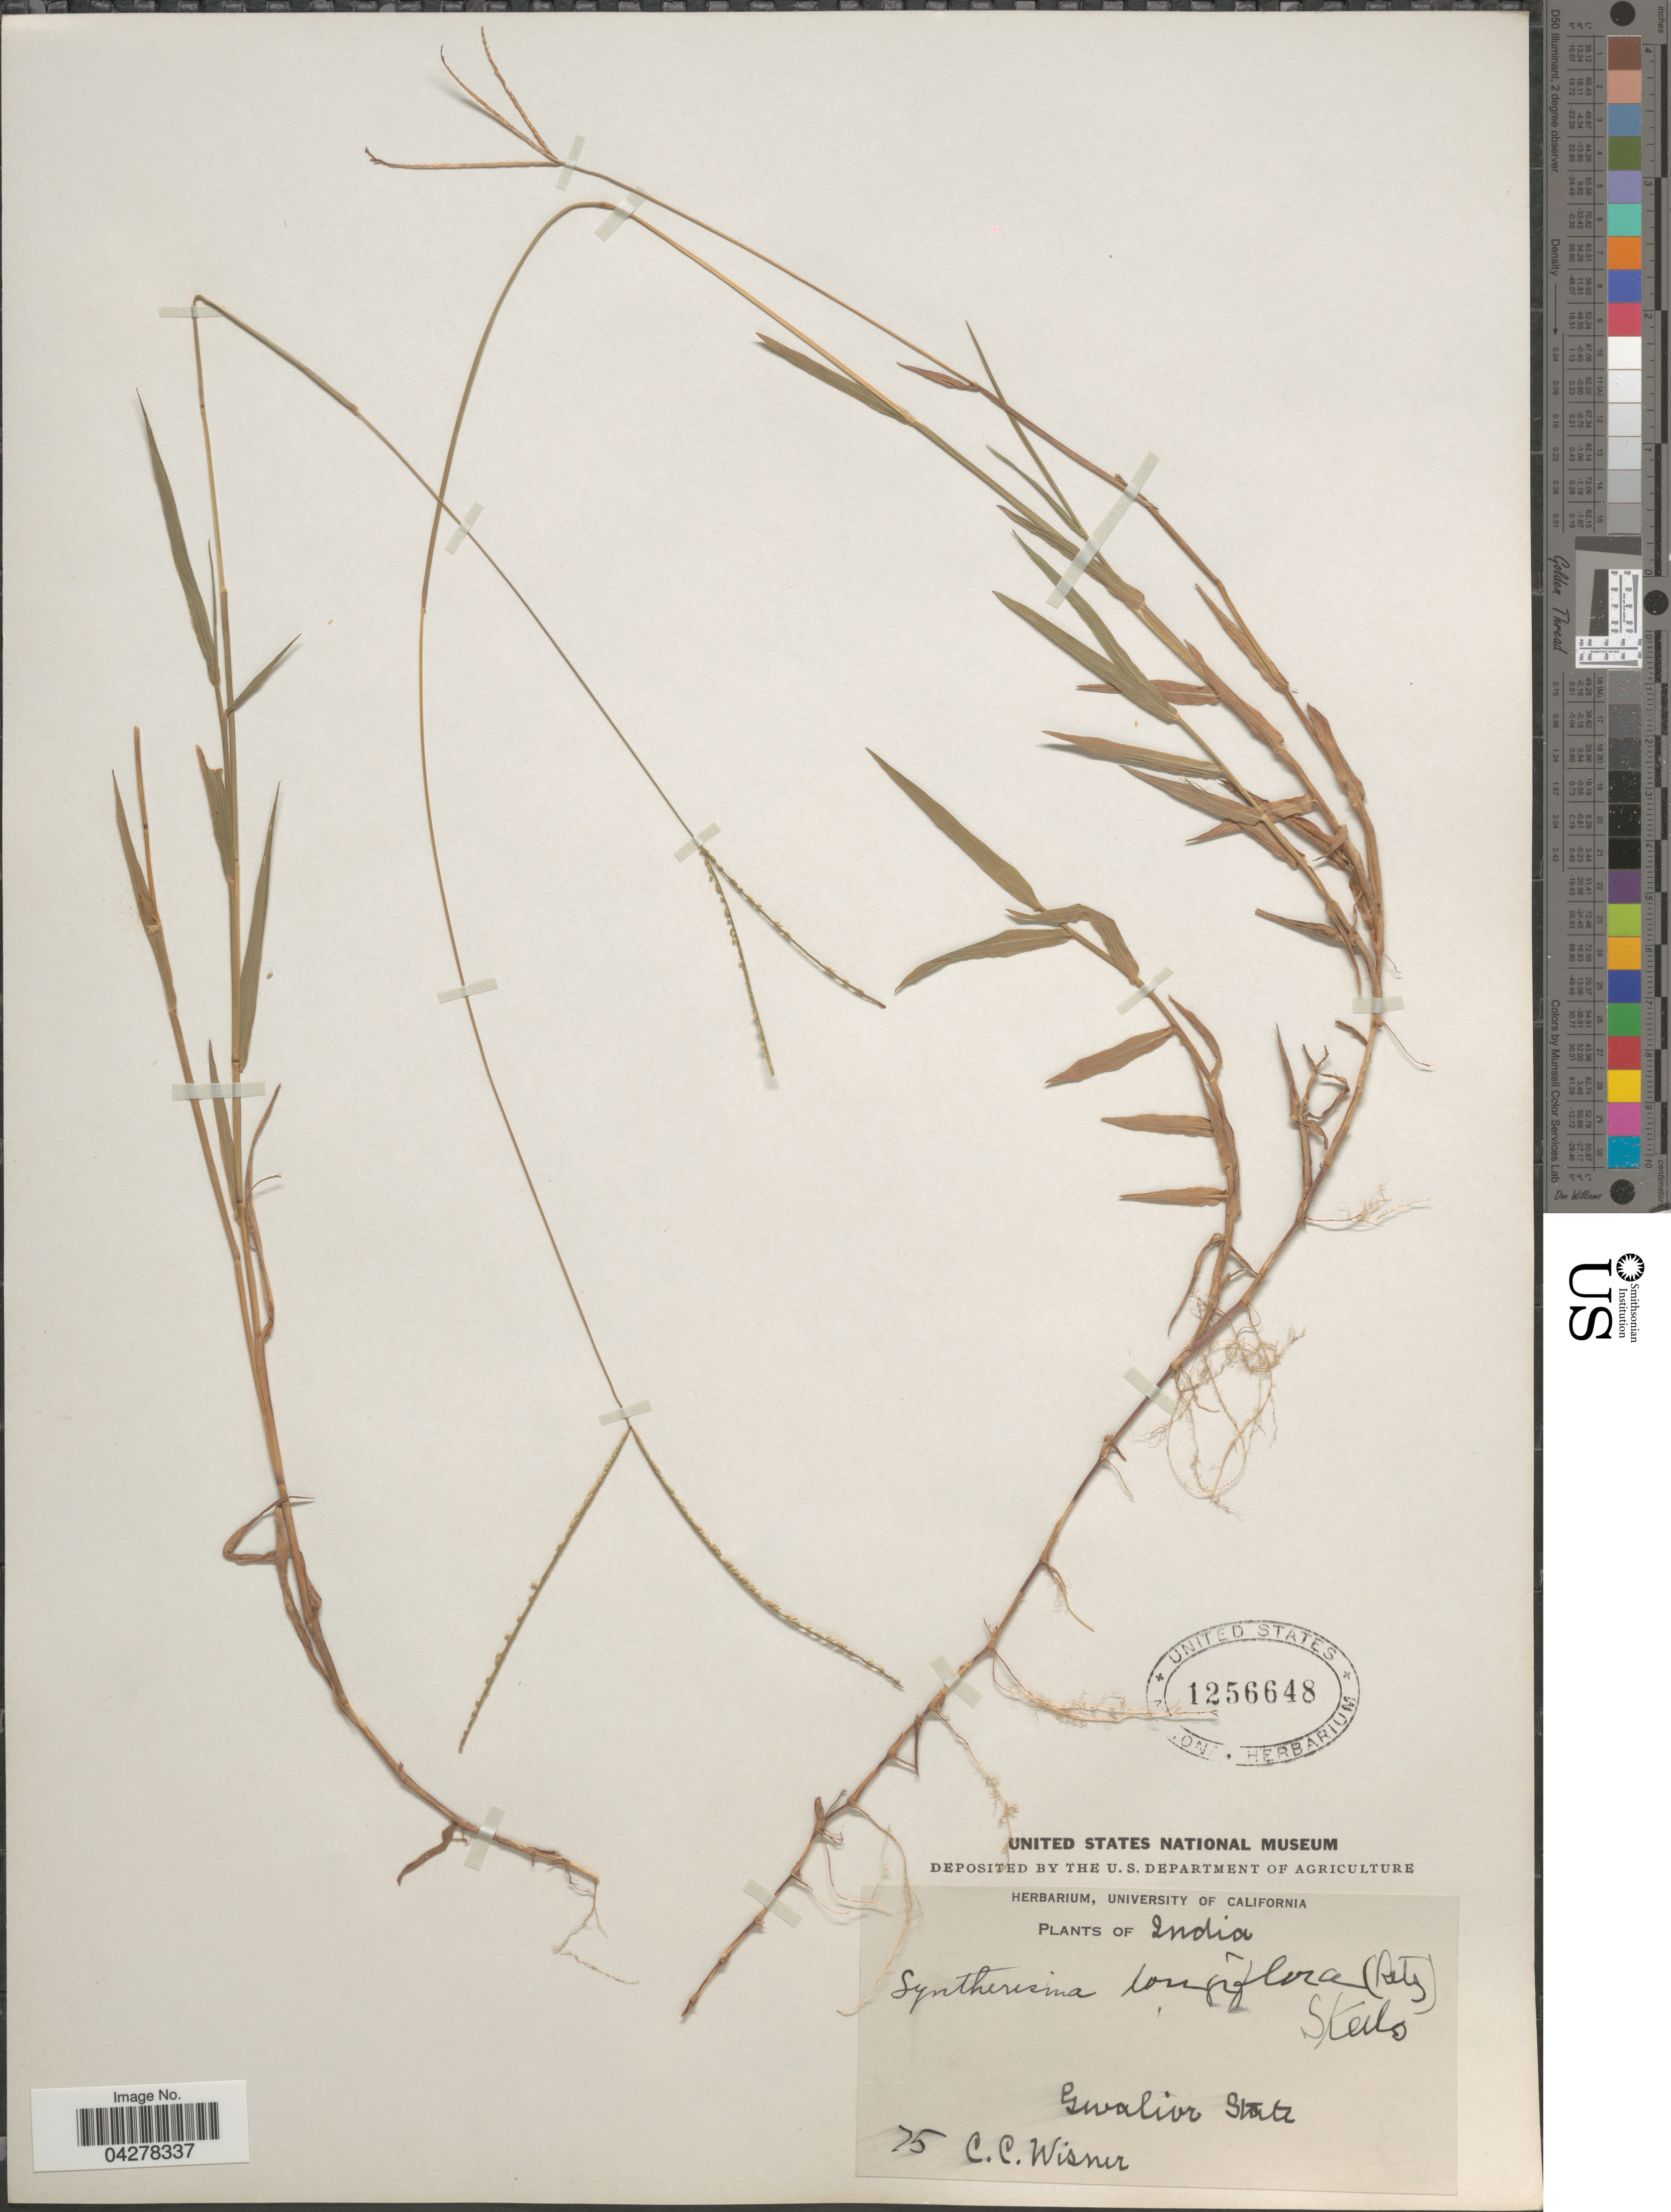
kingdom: Plantae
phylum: Tracheophyta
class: Liliopsida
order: Poales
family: Poaceae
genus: Digitaria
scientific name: Digitaria longiflora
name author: (Retz.) Pers.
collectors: C. Wisner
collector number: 75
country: India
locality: Gwalior State.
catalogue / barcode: US 1256648